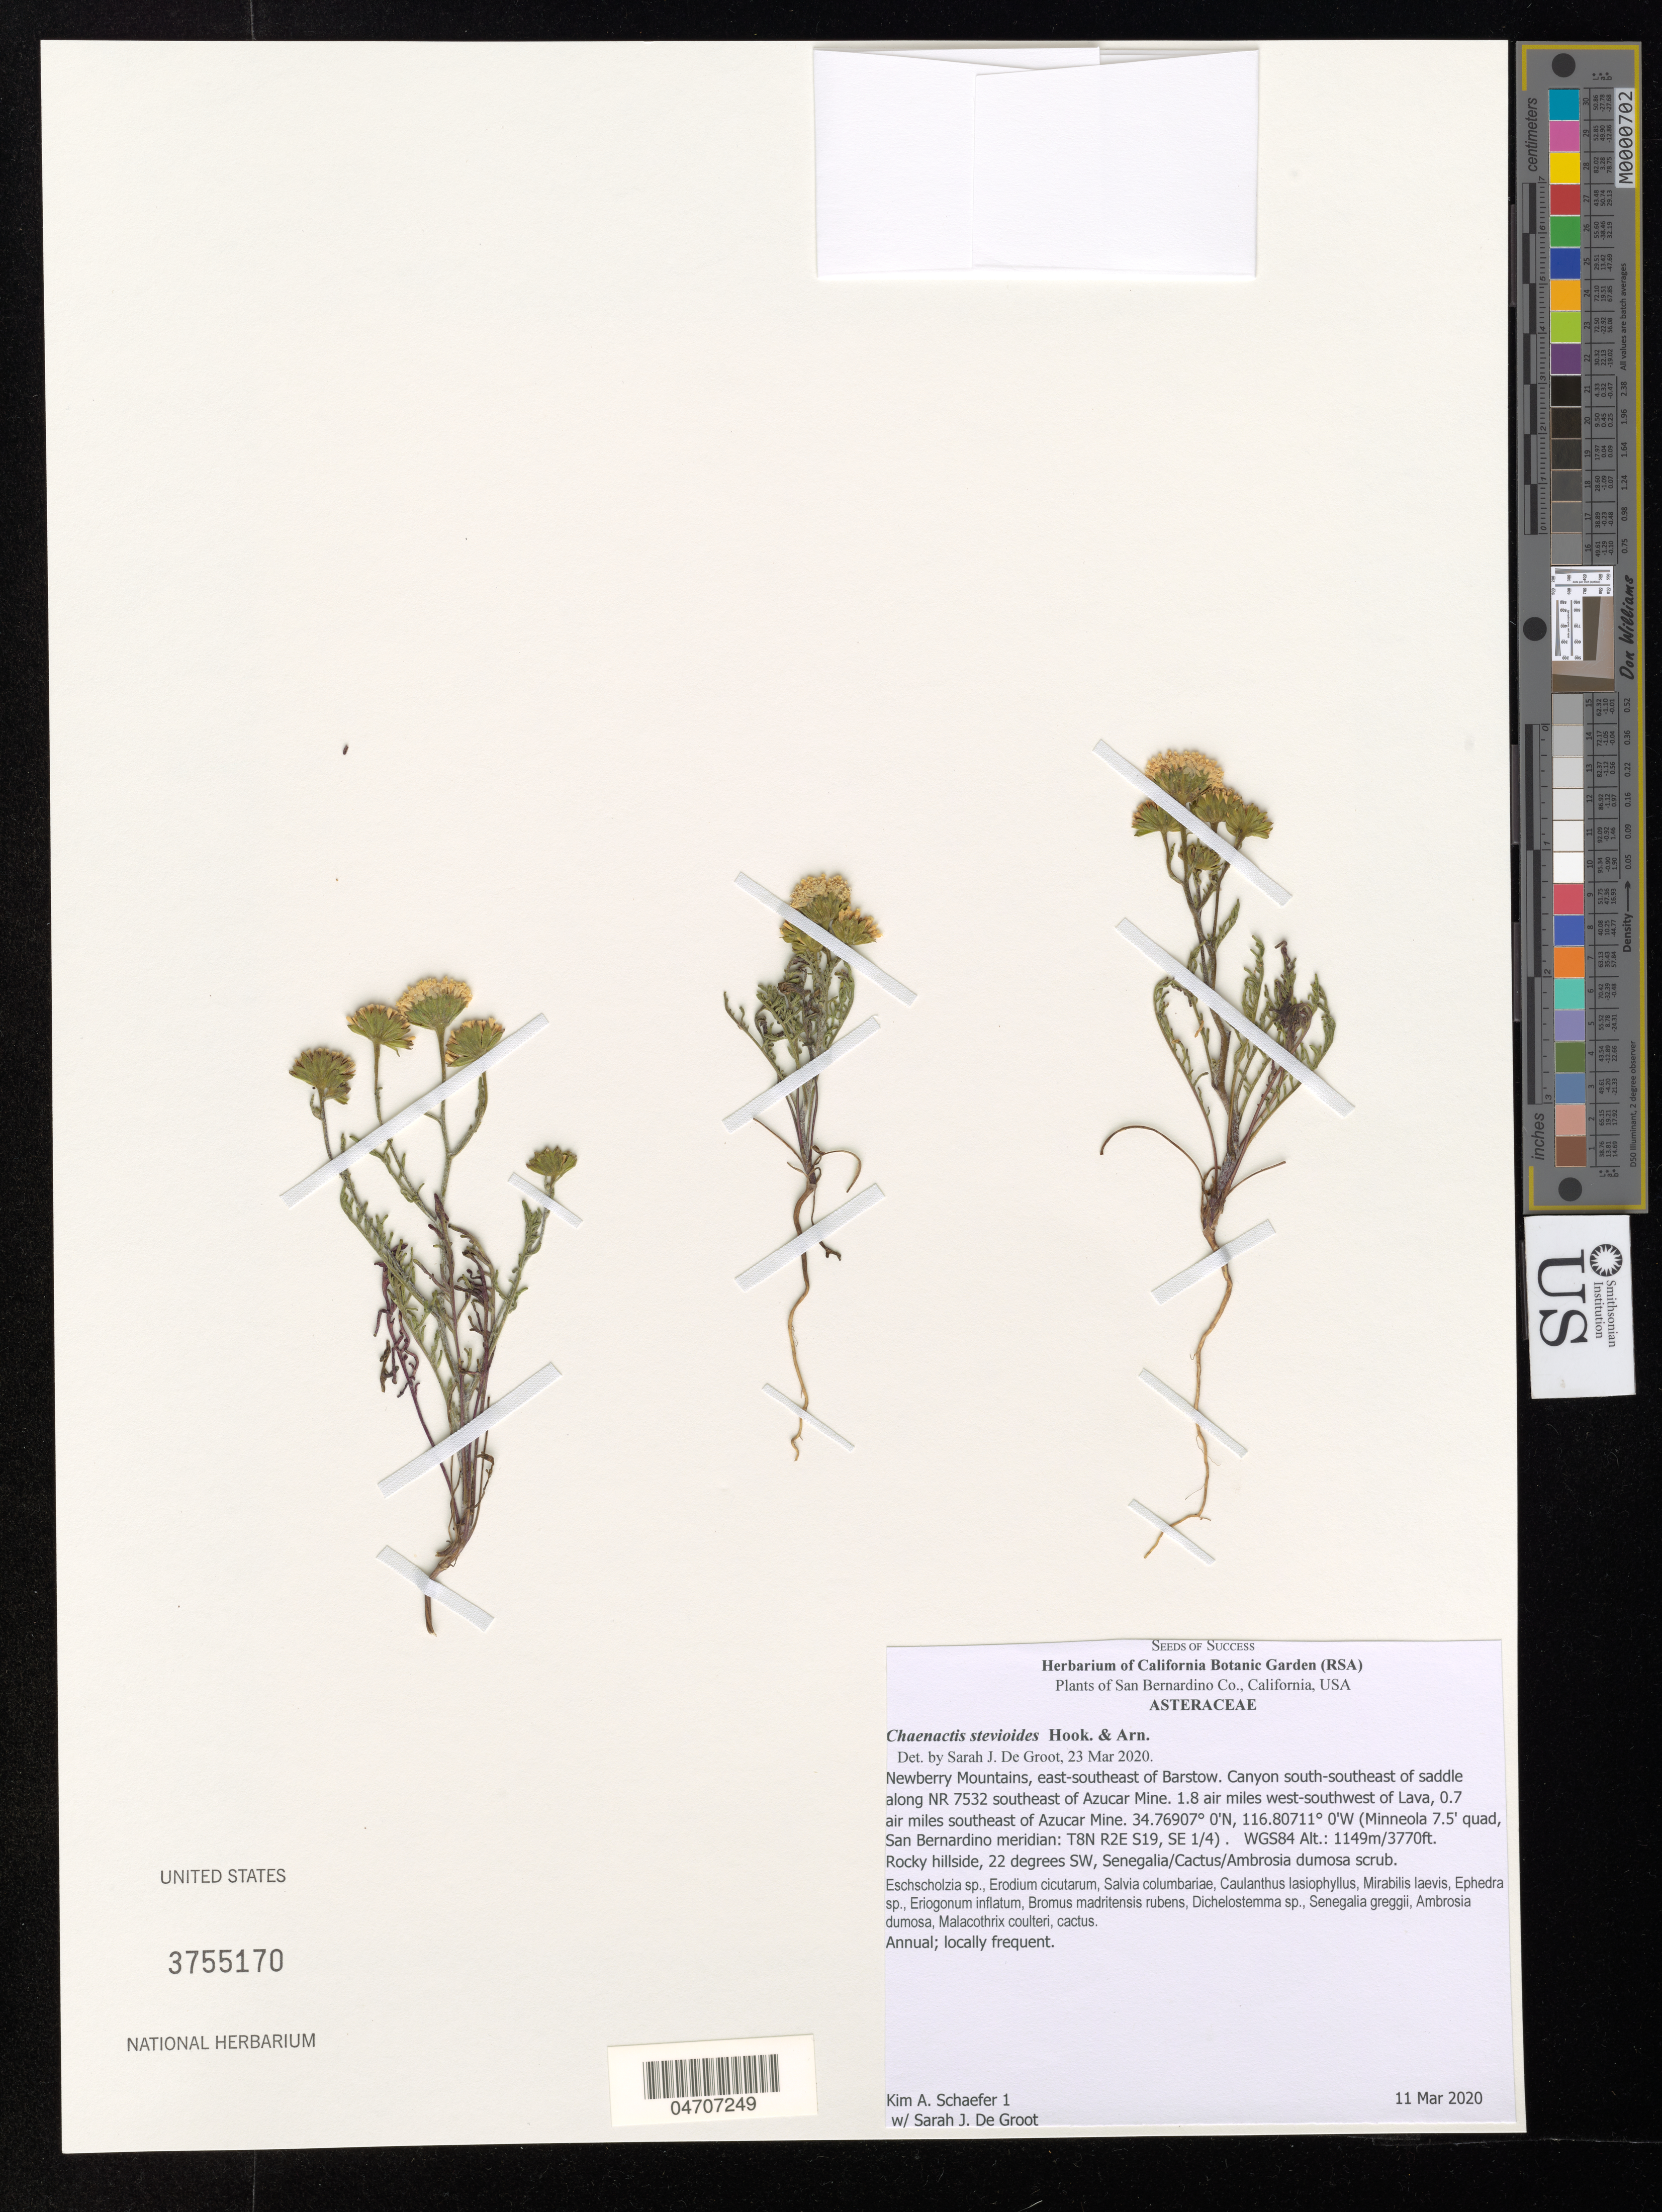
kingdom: Plantae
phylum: Tracheophyta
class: Magnoliopsida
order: Asterales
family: Asteraceae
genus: Chaenactis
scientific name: Chaenactis stevioides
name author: Hook. & Arn.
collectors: K. Schaefer & S. De Groot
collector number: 1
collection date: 2020-03-11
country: United States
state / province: California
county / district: San Bernardino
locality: San Bernardino Co. Newberry Mountains, east-southeast of Barstow. Canyon south-southeast of saddle along NR 7532 southeast of Azucar Mine. 1.8 air miles west-southwest of Lava, 0.7 air miles southeast of Azucar Mine. 1.8 air miles west-southwest of Lava, 0.7 air miles southeast of Azucar Mine. (Minneola 7.5' quad.: T8N R2E S19, SE ¼). WGS84.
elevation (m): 1149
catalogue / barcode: US 3755170